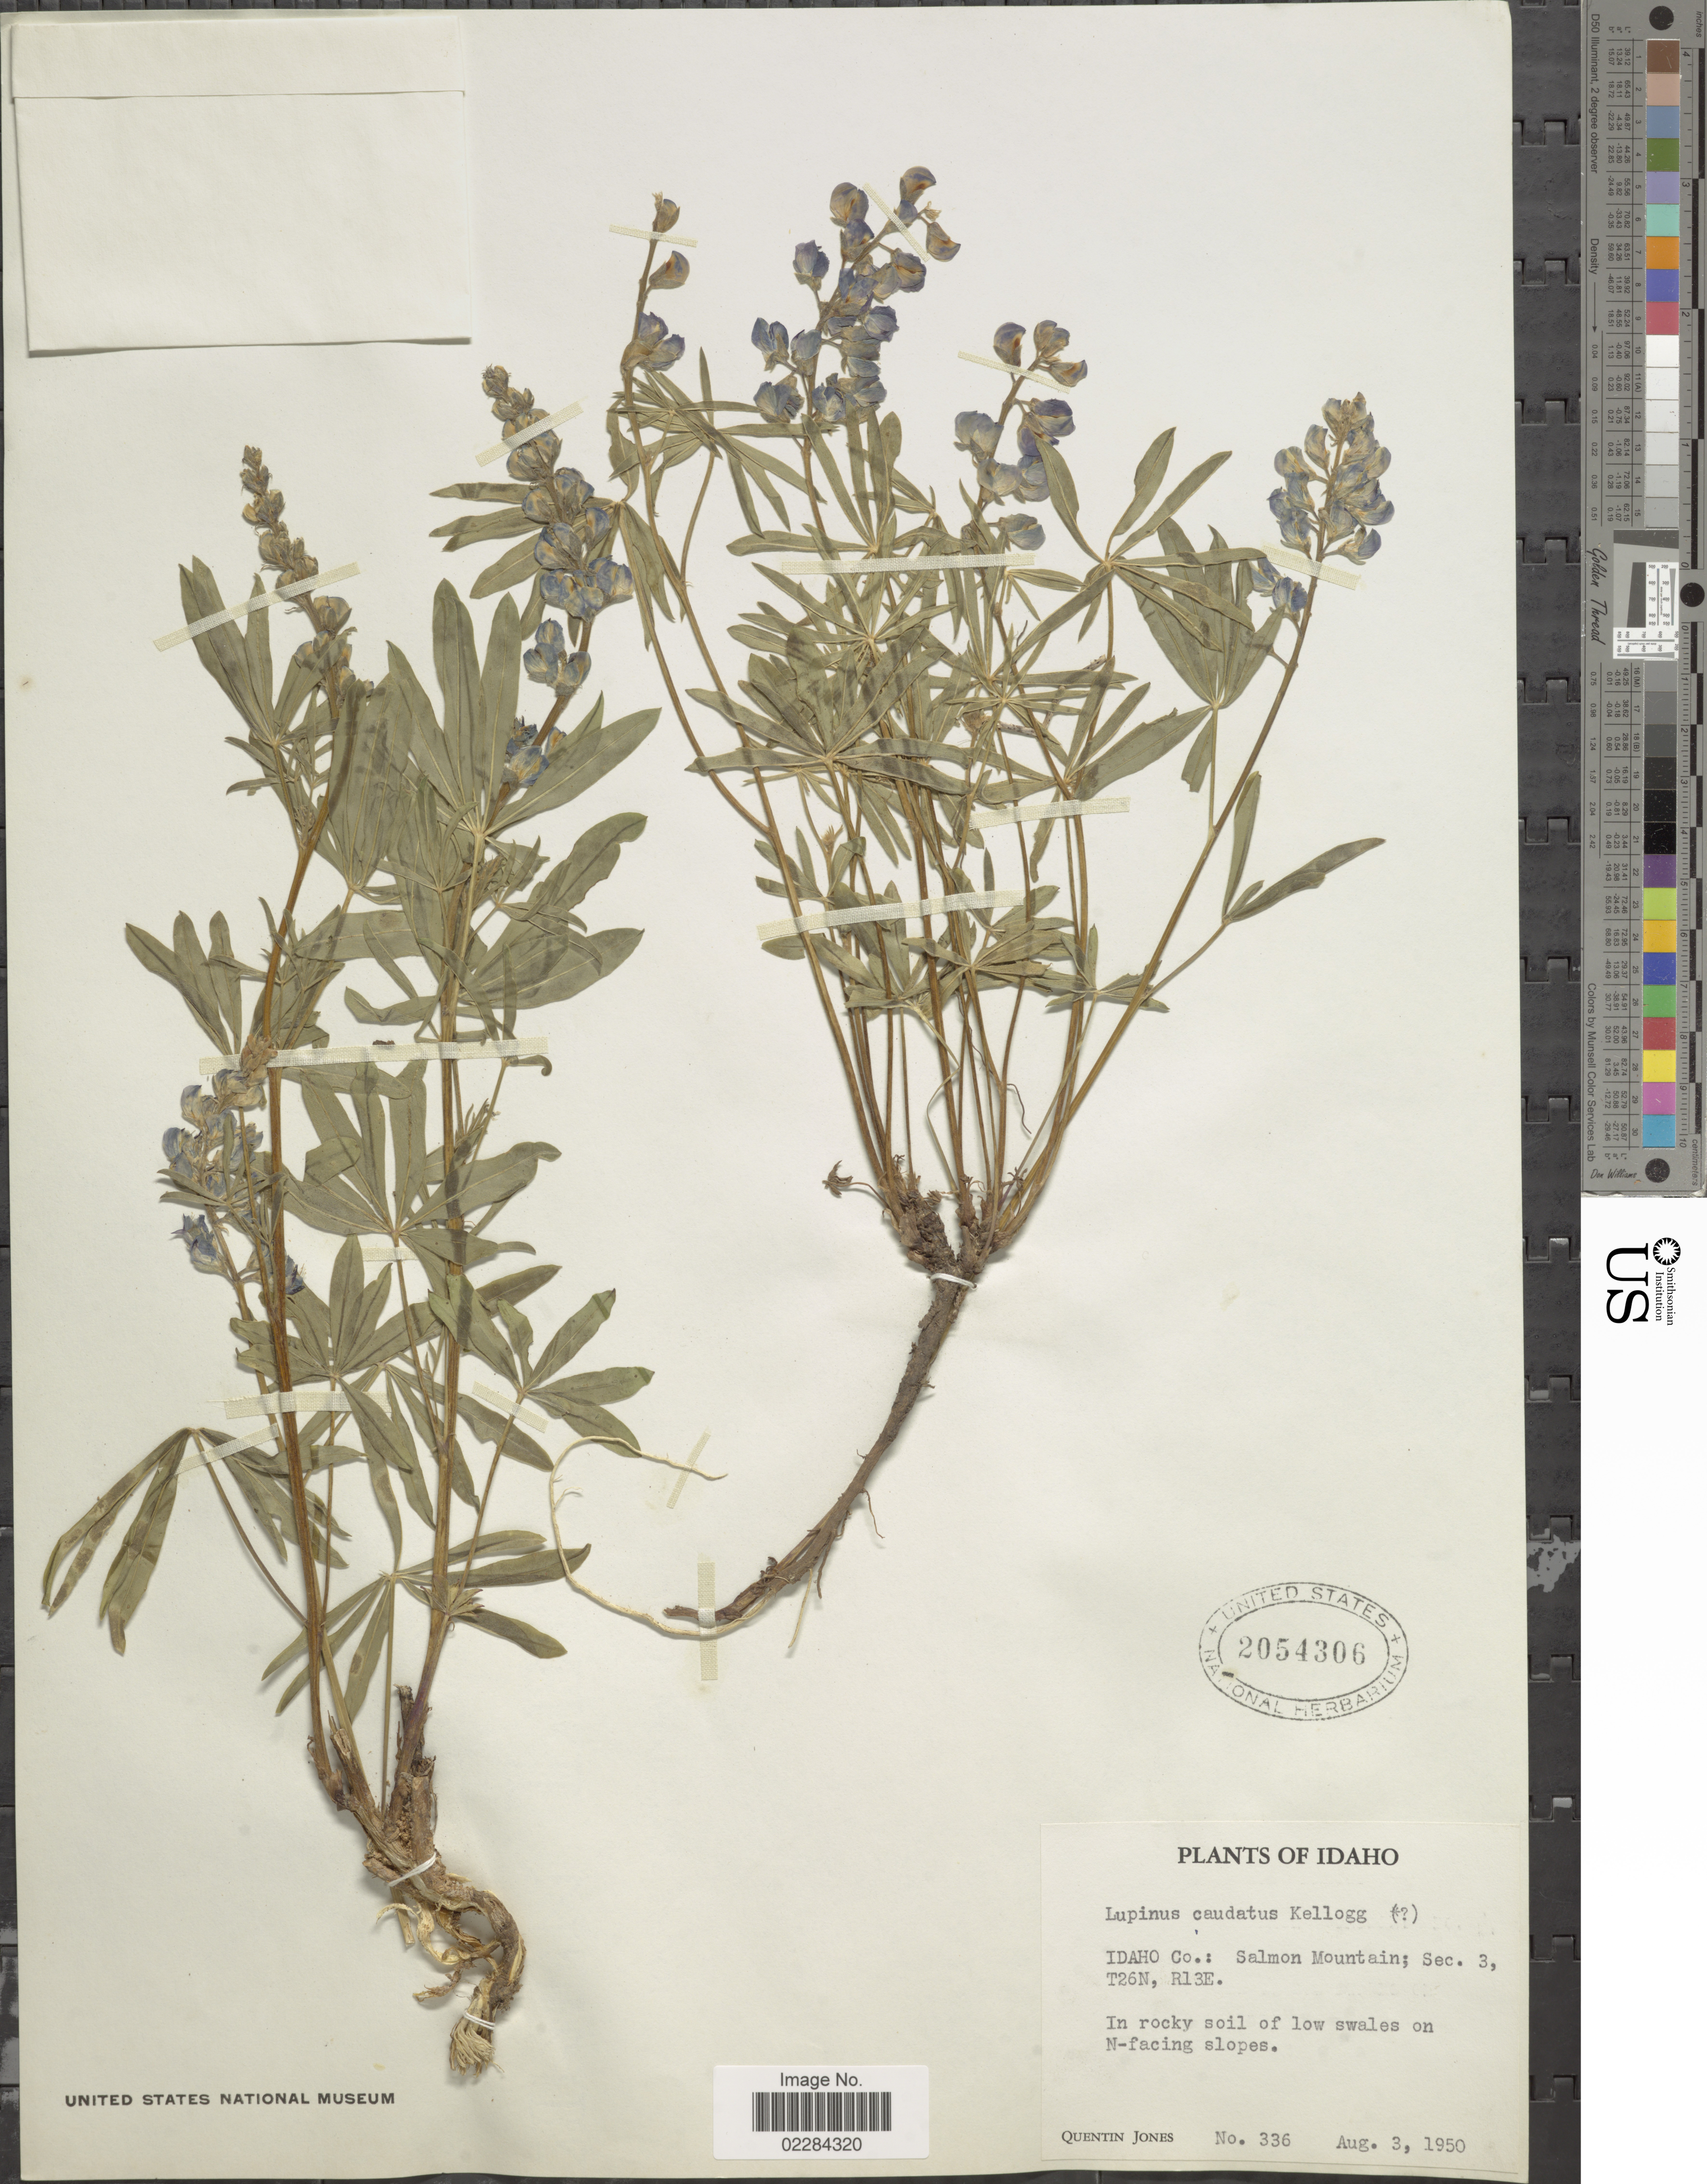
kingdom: Plantae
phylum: Tracheophyta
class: Magnoliopsida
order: Fabales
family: Fabaceae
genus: Lupinus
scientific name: Lupinus caudatus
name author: Kellogg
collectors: Q. Jones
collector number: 336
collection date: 1950-08-03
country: United States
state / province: Idaho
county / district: Idaho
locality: Salmon Mountain; Sec. 3, T26N, R13E.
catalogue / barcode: US 2054306